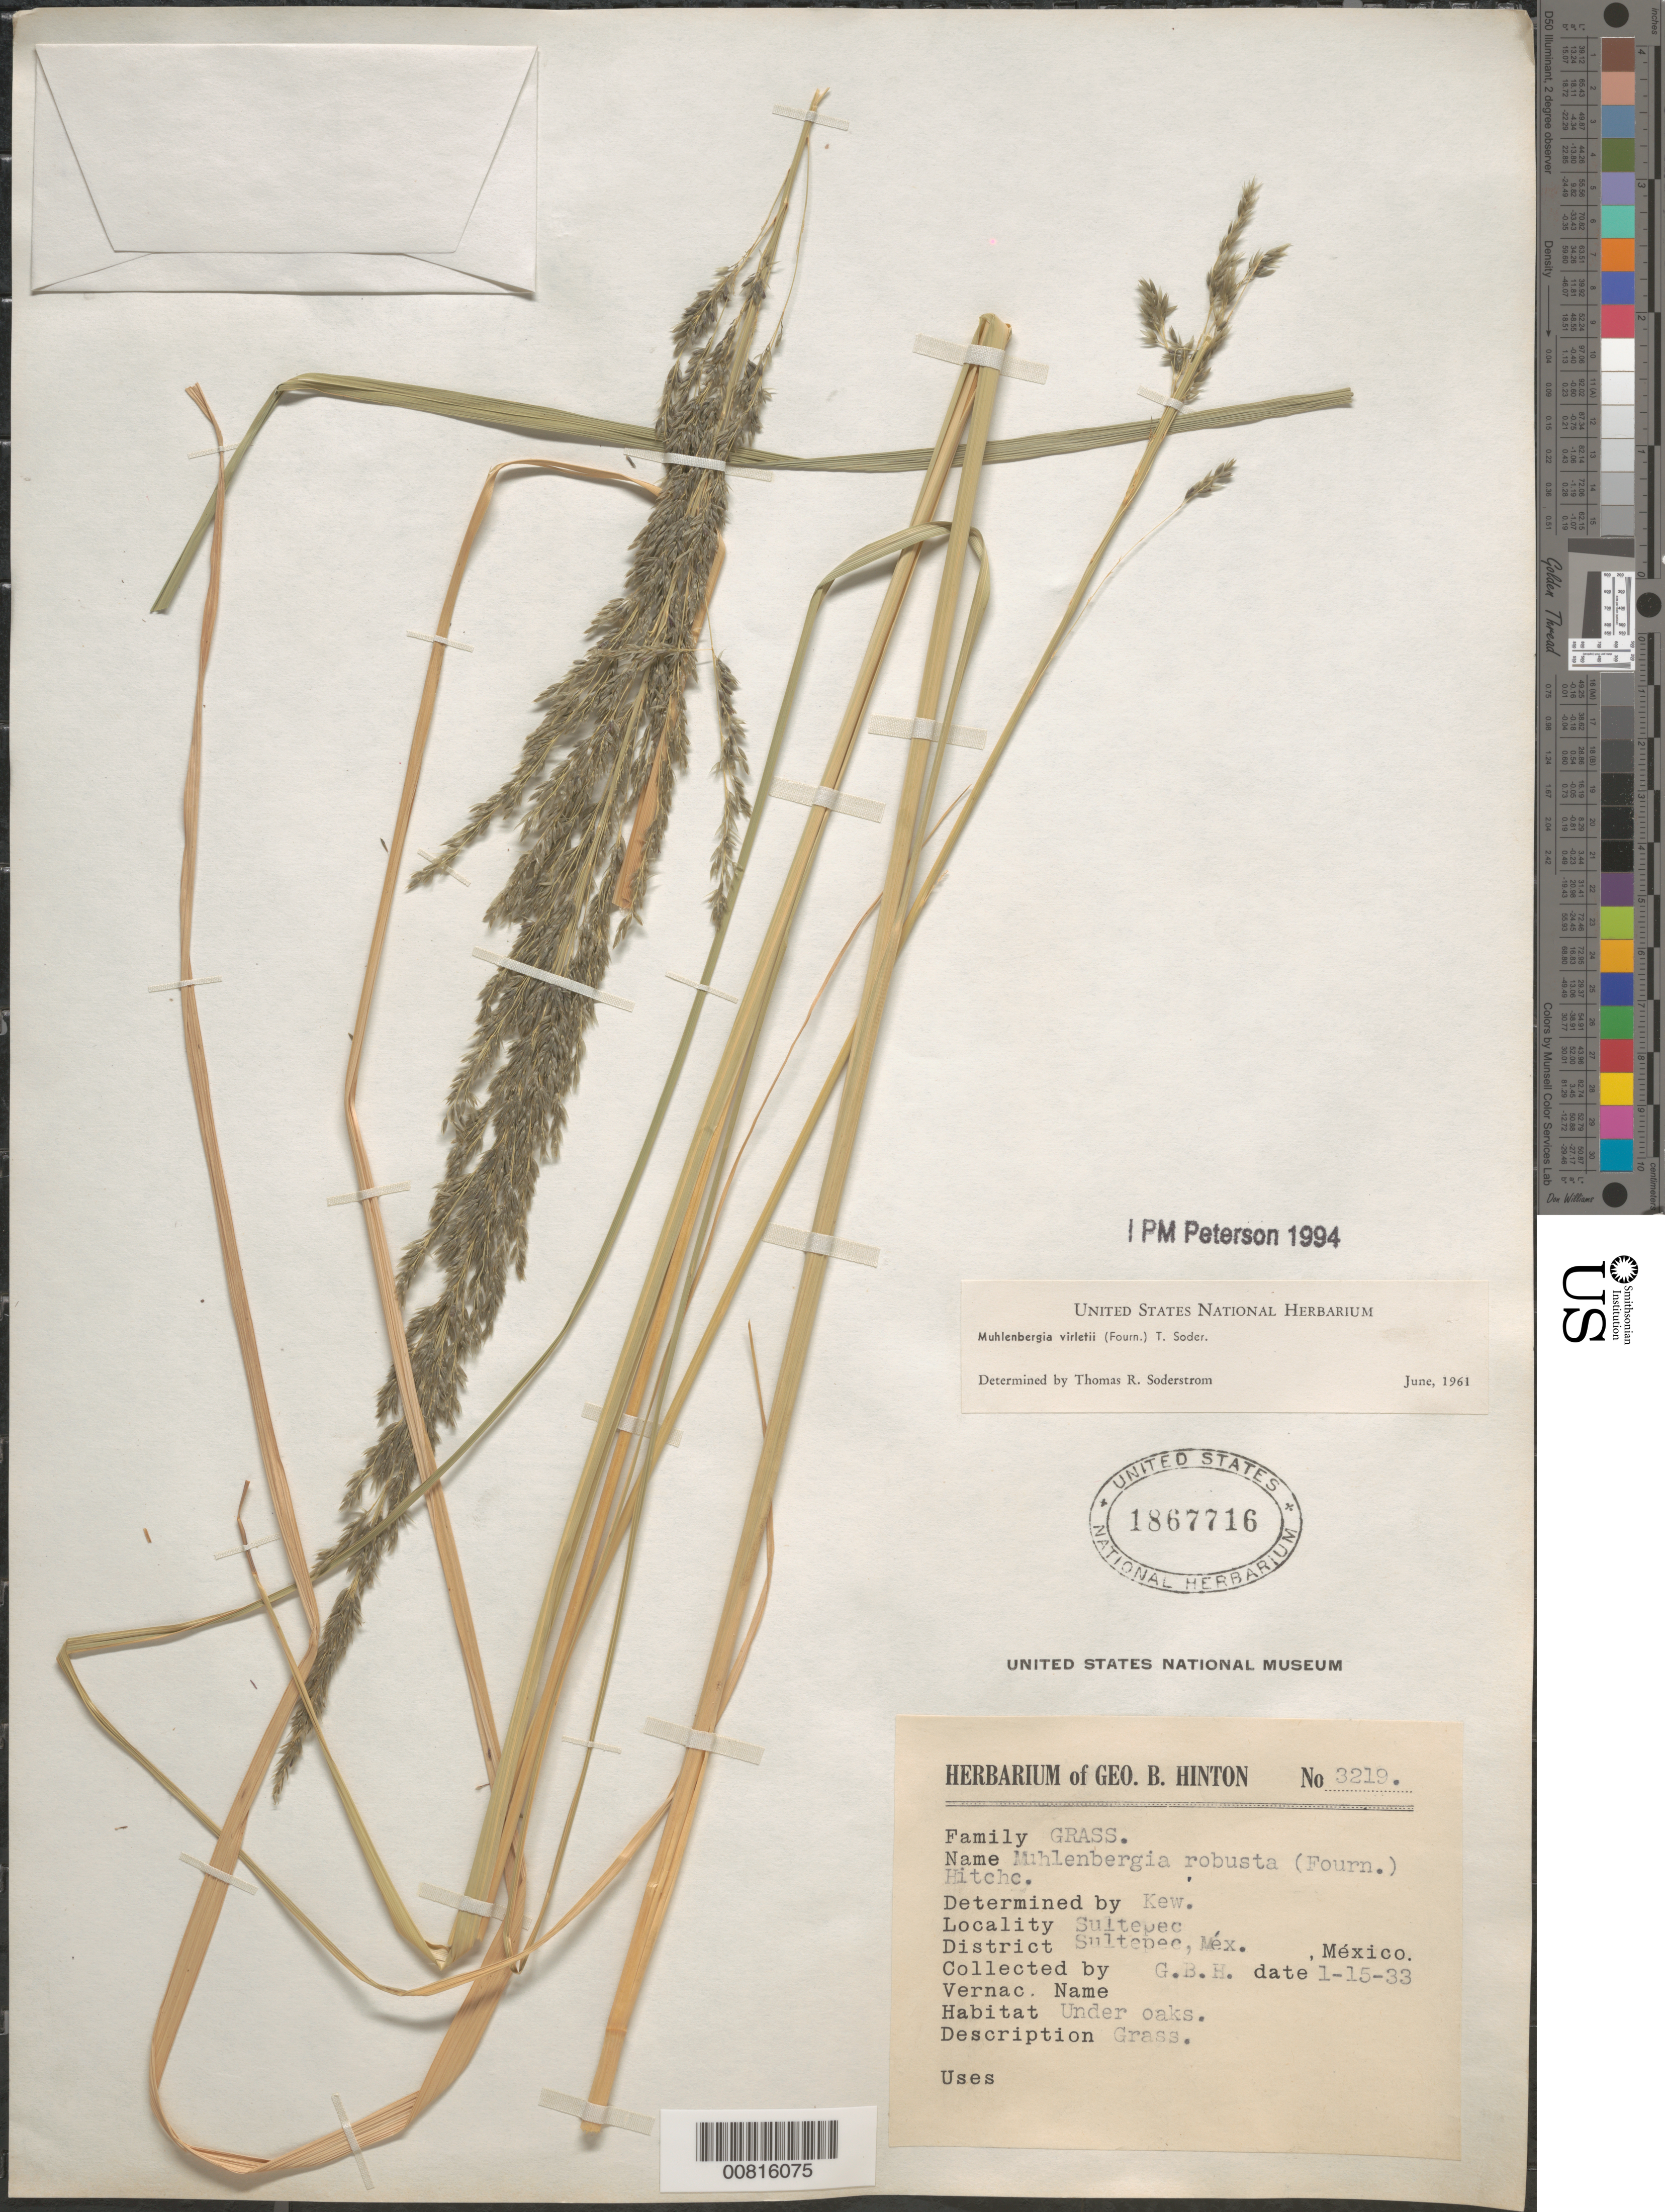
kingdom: Plantae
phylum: Tracheophyta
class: Liliopsida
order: Poales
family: Poaceae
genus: Muhlenbergia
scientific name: Muhlenbergia virletii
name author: (E. Fourn.) Soderstr.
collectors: G. B. Hinton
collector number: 3219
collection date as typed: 15 Jan 1933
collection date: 1933-01-15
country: Mexico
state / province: México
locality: Sultepec, Mex.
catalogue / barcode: US 1867716